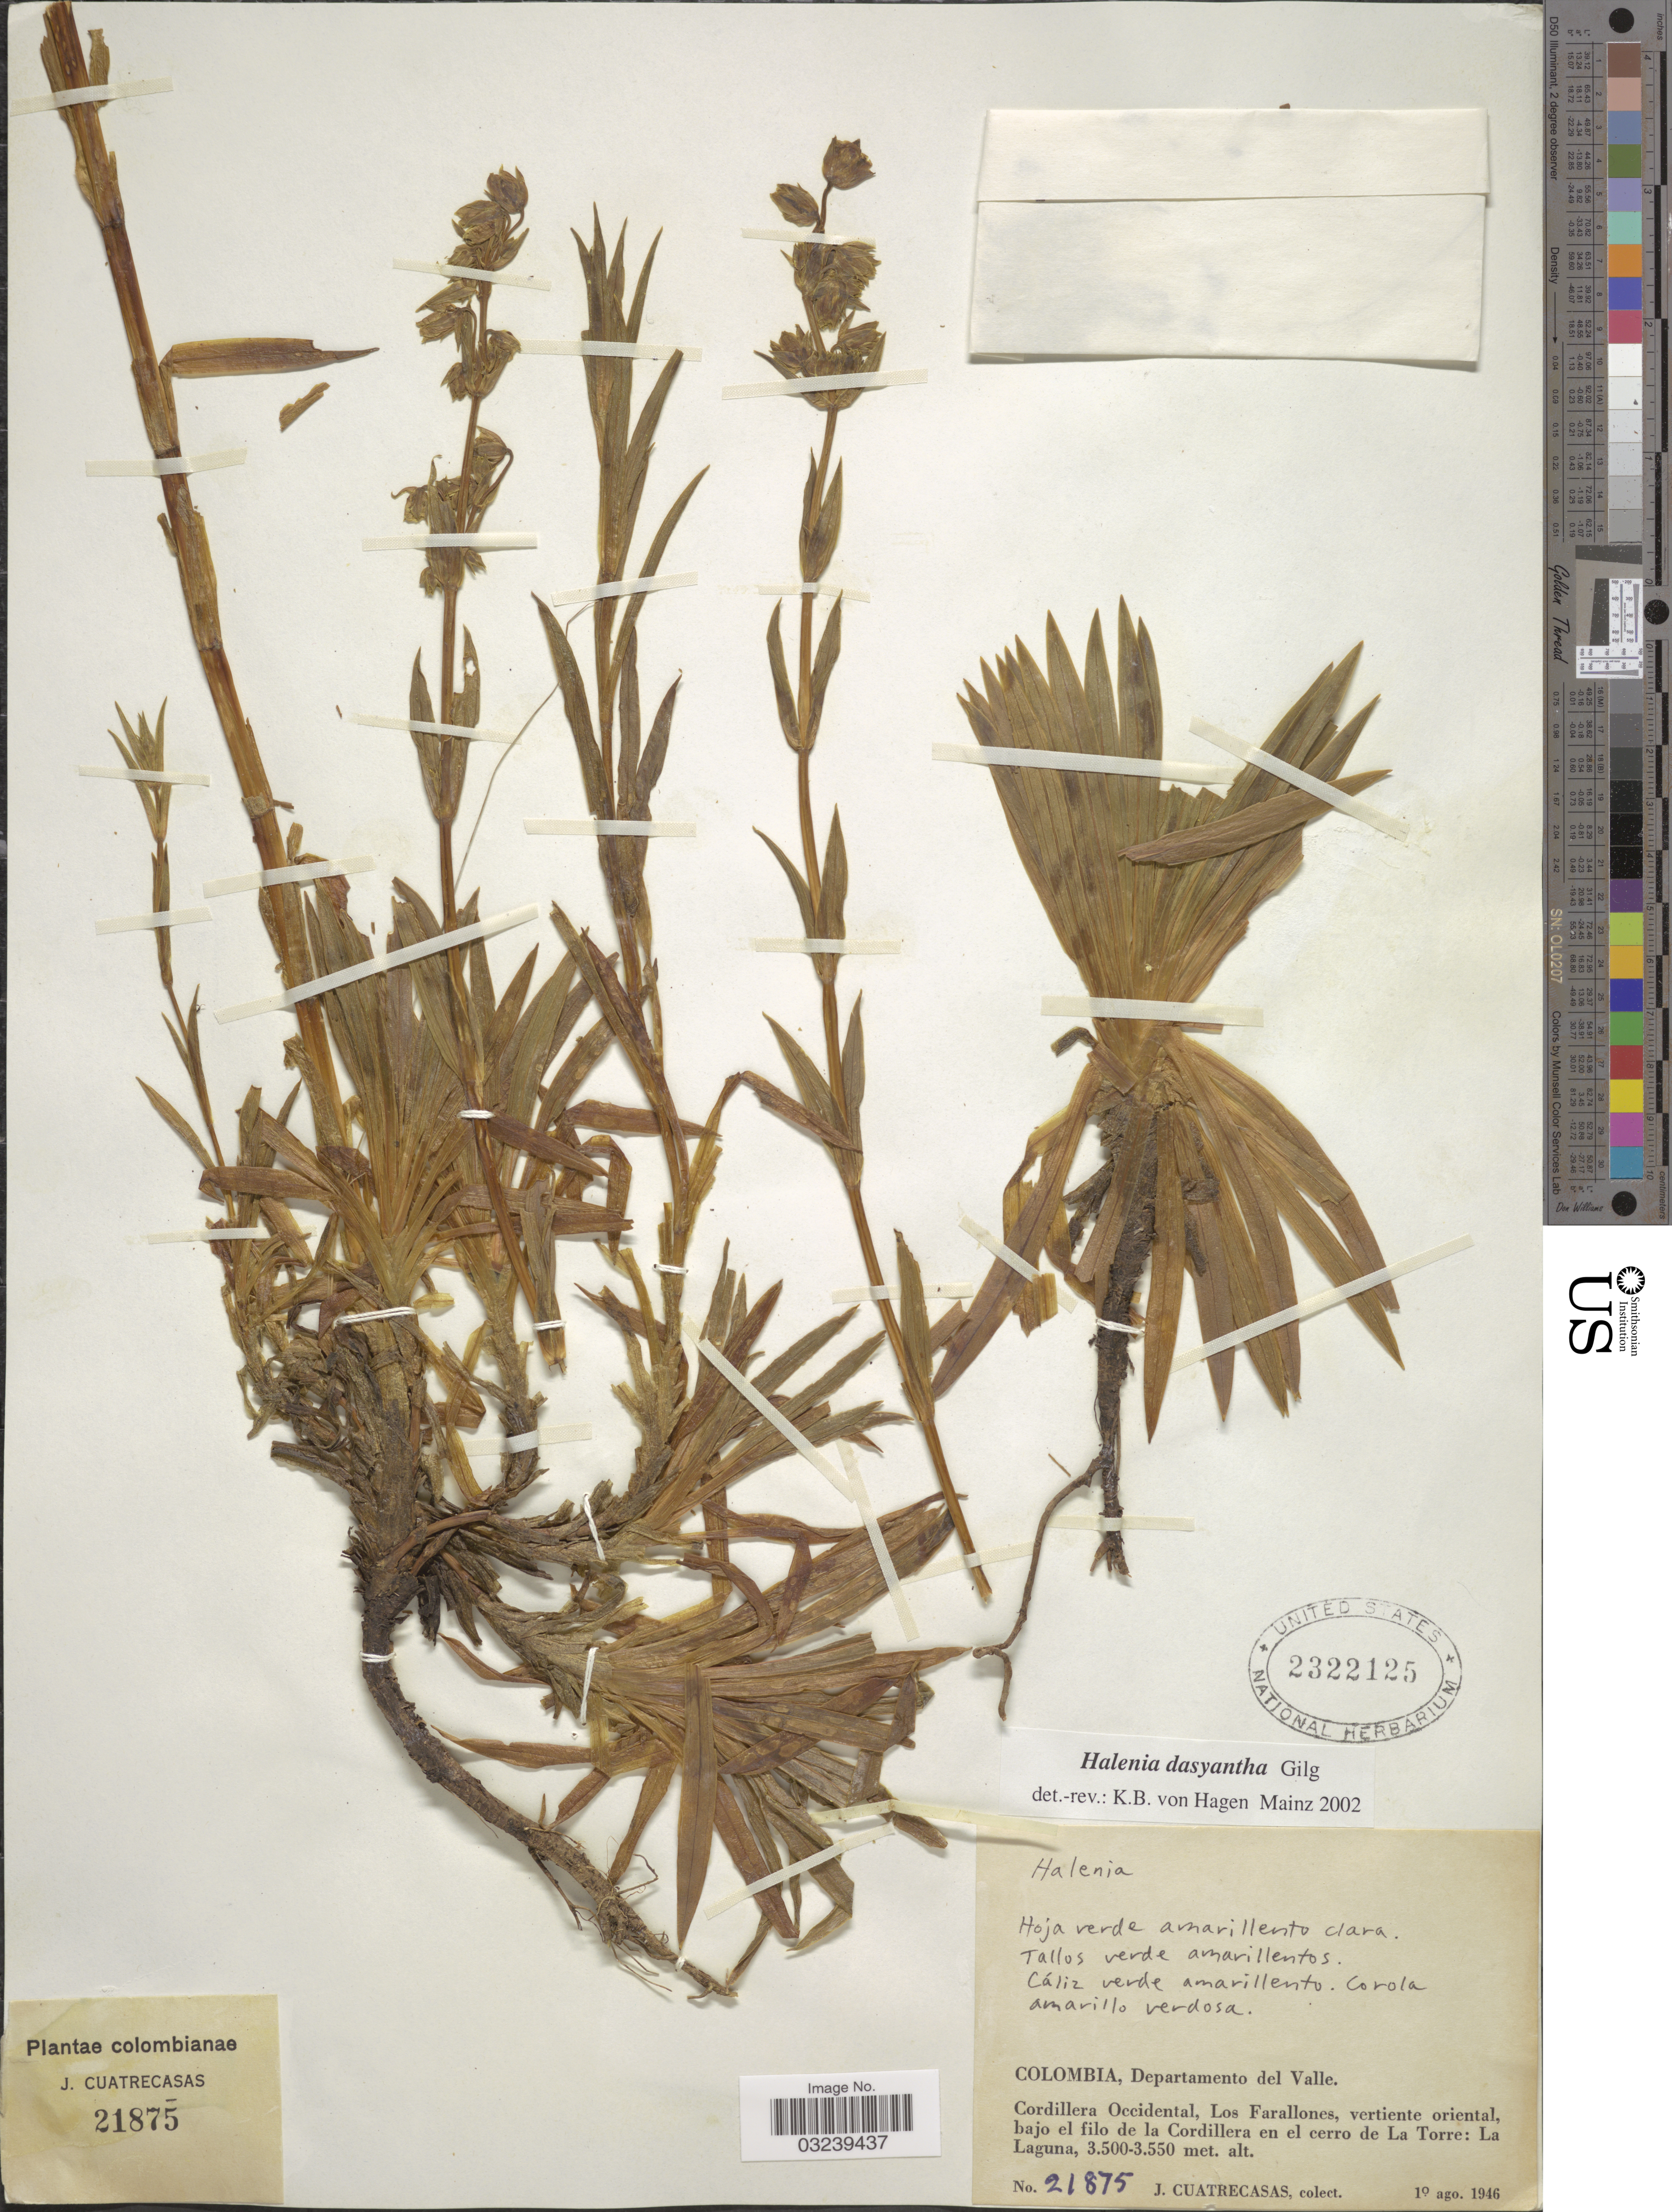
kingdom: Plantae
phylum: Tracheophyta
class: Magnoliopsida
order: Gentianales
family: Gentianaceae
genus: Halenia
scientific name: Halenia dasyantha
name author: Gilg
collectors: J. Cuatrecasas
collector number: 21875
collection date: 1946-08-19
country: Colombia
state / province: Valle del Cauca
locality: Departamento del Valle. Cordillera Occidental, Los Farallones, vertiente oriental, bajo el filo de la Cordillera en el cerro de La Torre: La Laguna.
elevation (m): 3500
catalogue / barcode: US 2322125